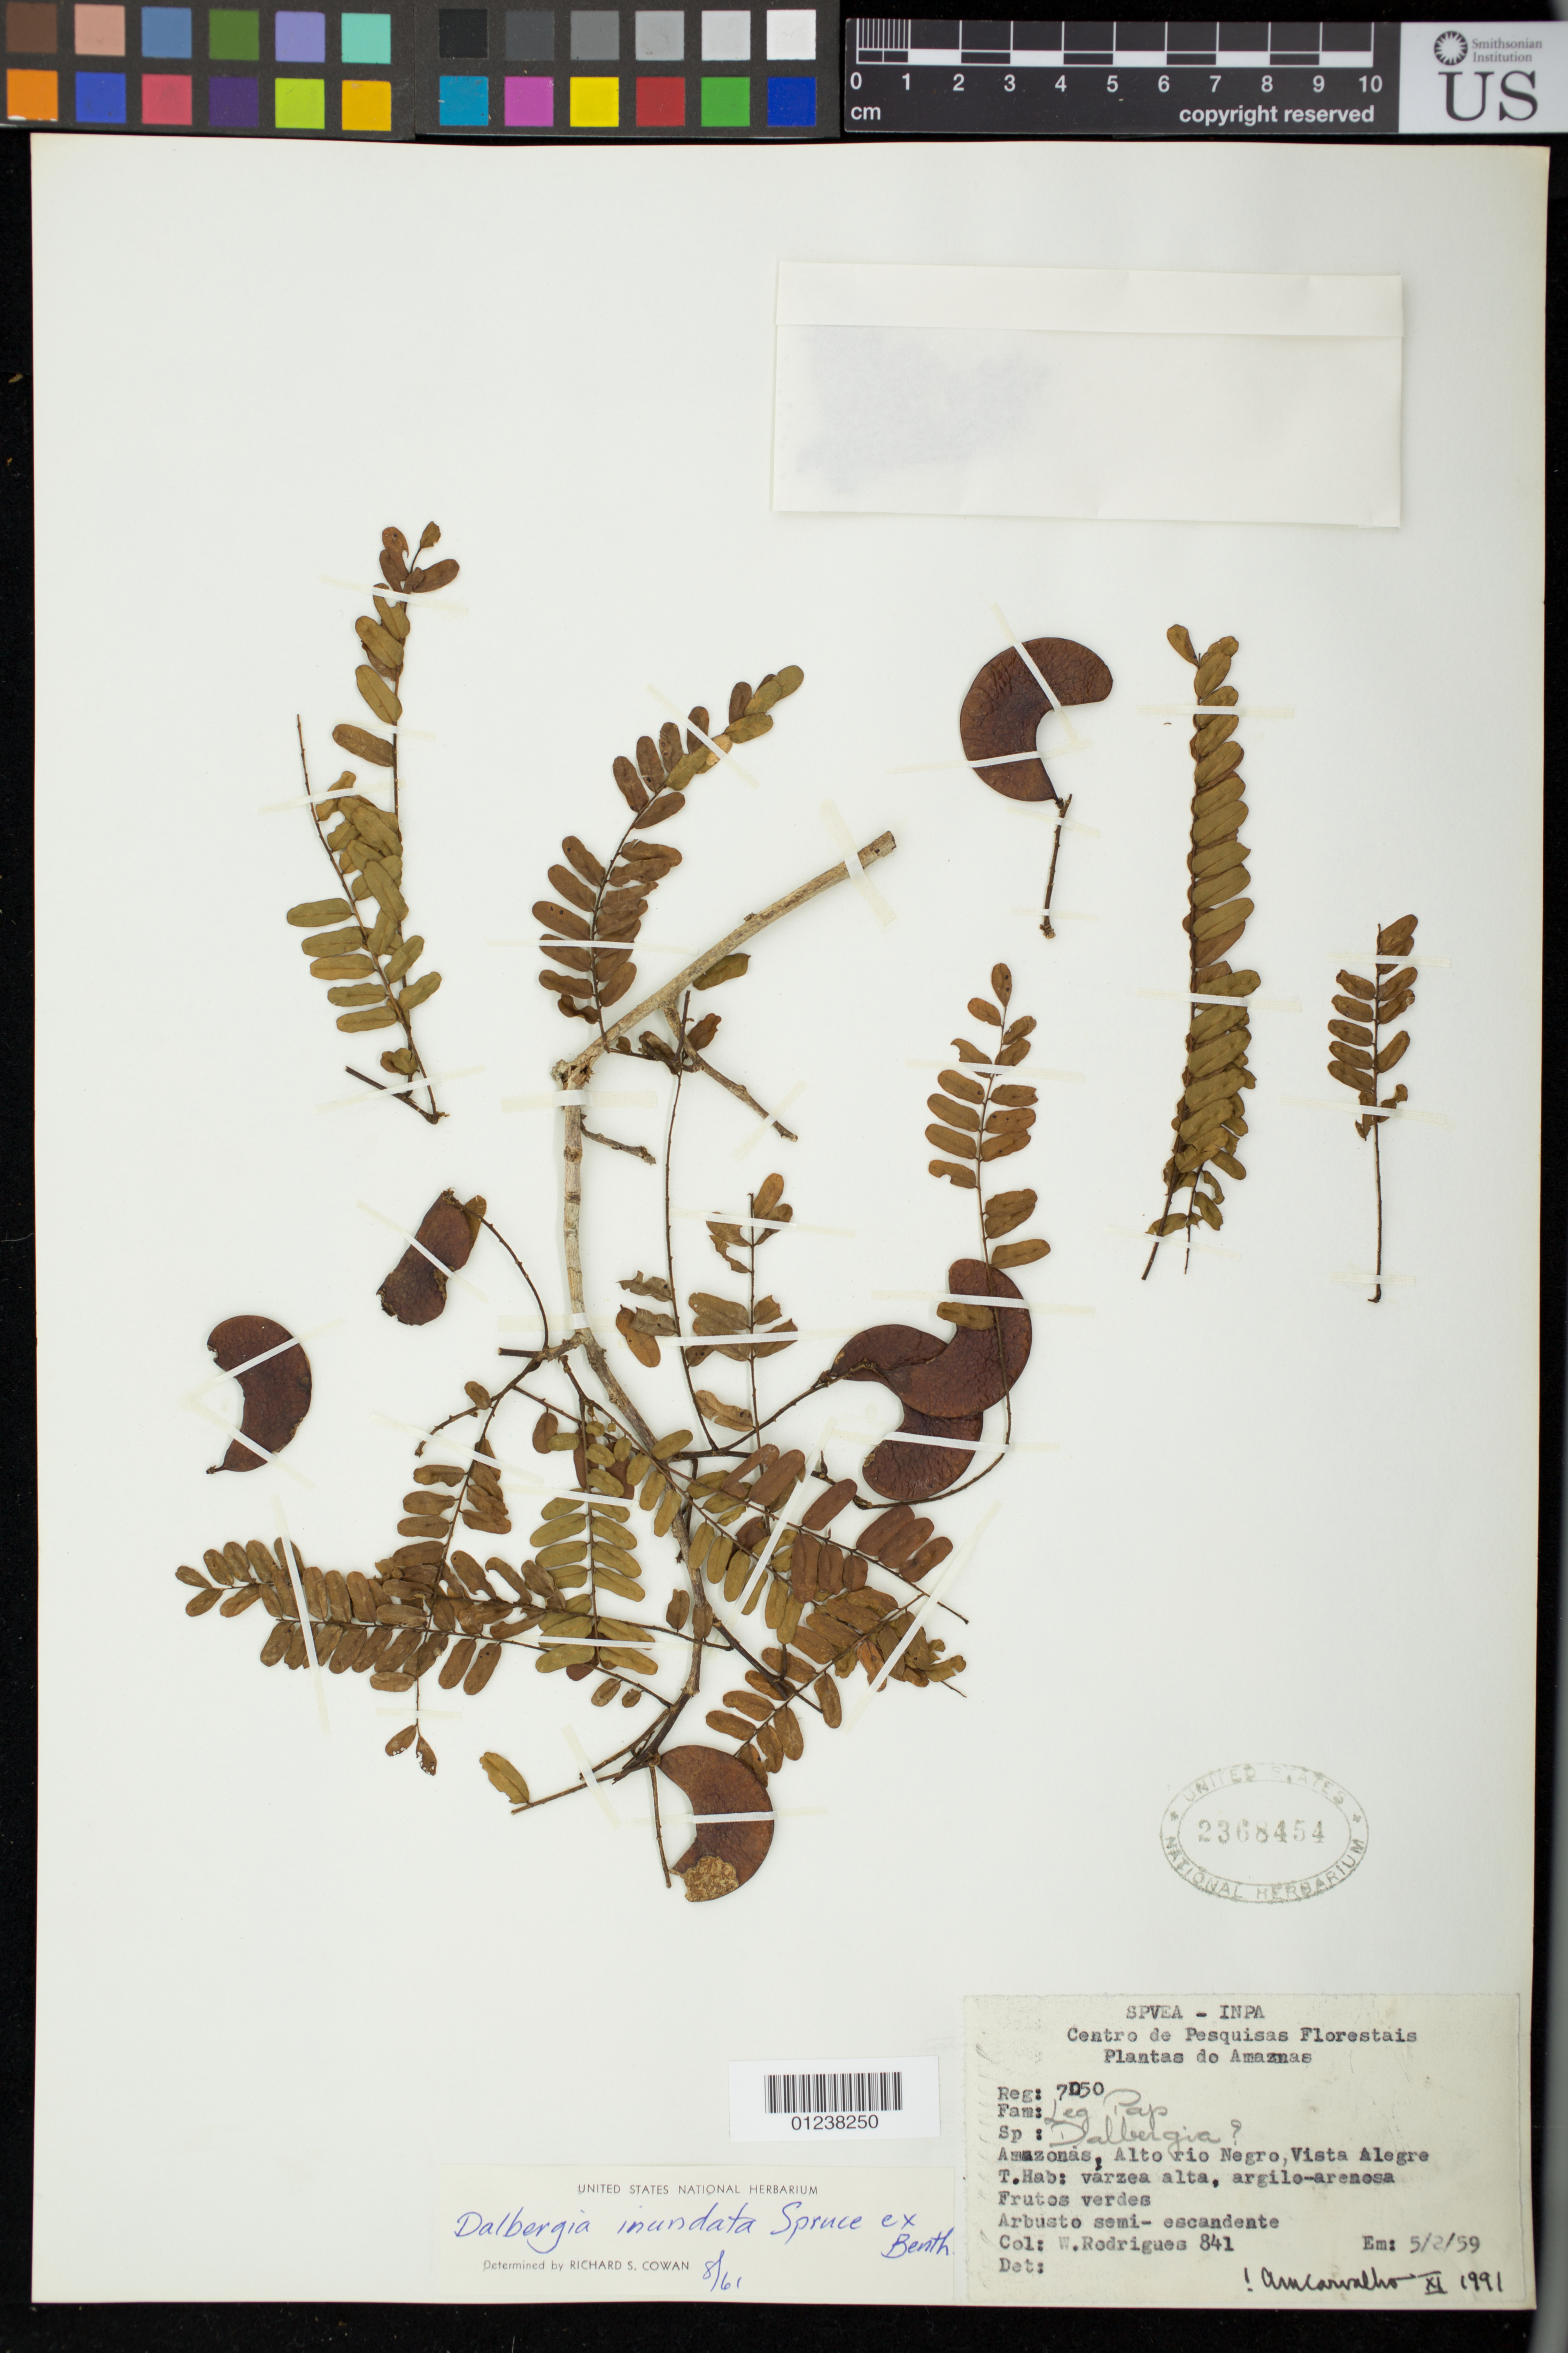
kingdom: Plantae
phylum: Tracheophyta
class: Magnoliopsida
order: Fabales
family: Fabaceae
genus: Dalbergia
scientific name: Dalbergia inundata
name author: Benth.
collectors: W. Rodrigues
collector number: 841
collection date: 1959-05-02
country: Brazil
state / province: Amazonas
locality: Alto Rio Negro, Vista Alegre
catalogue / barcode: US 2368454